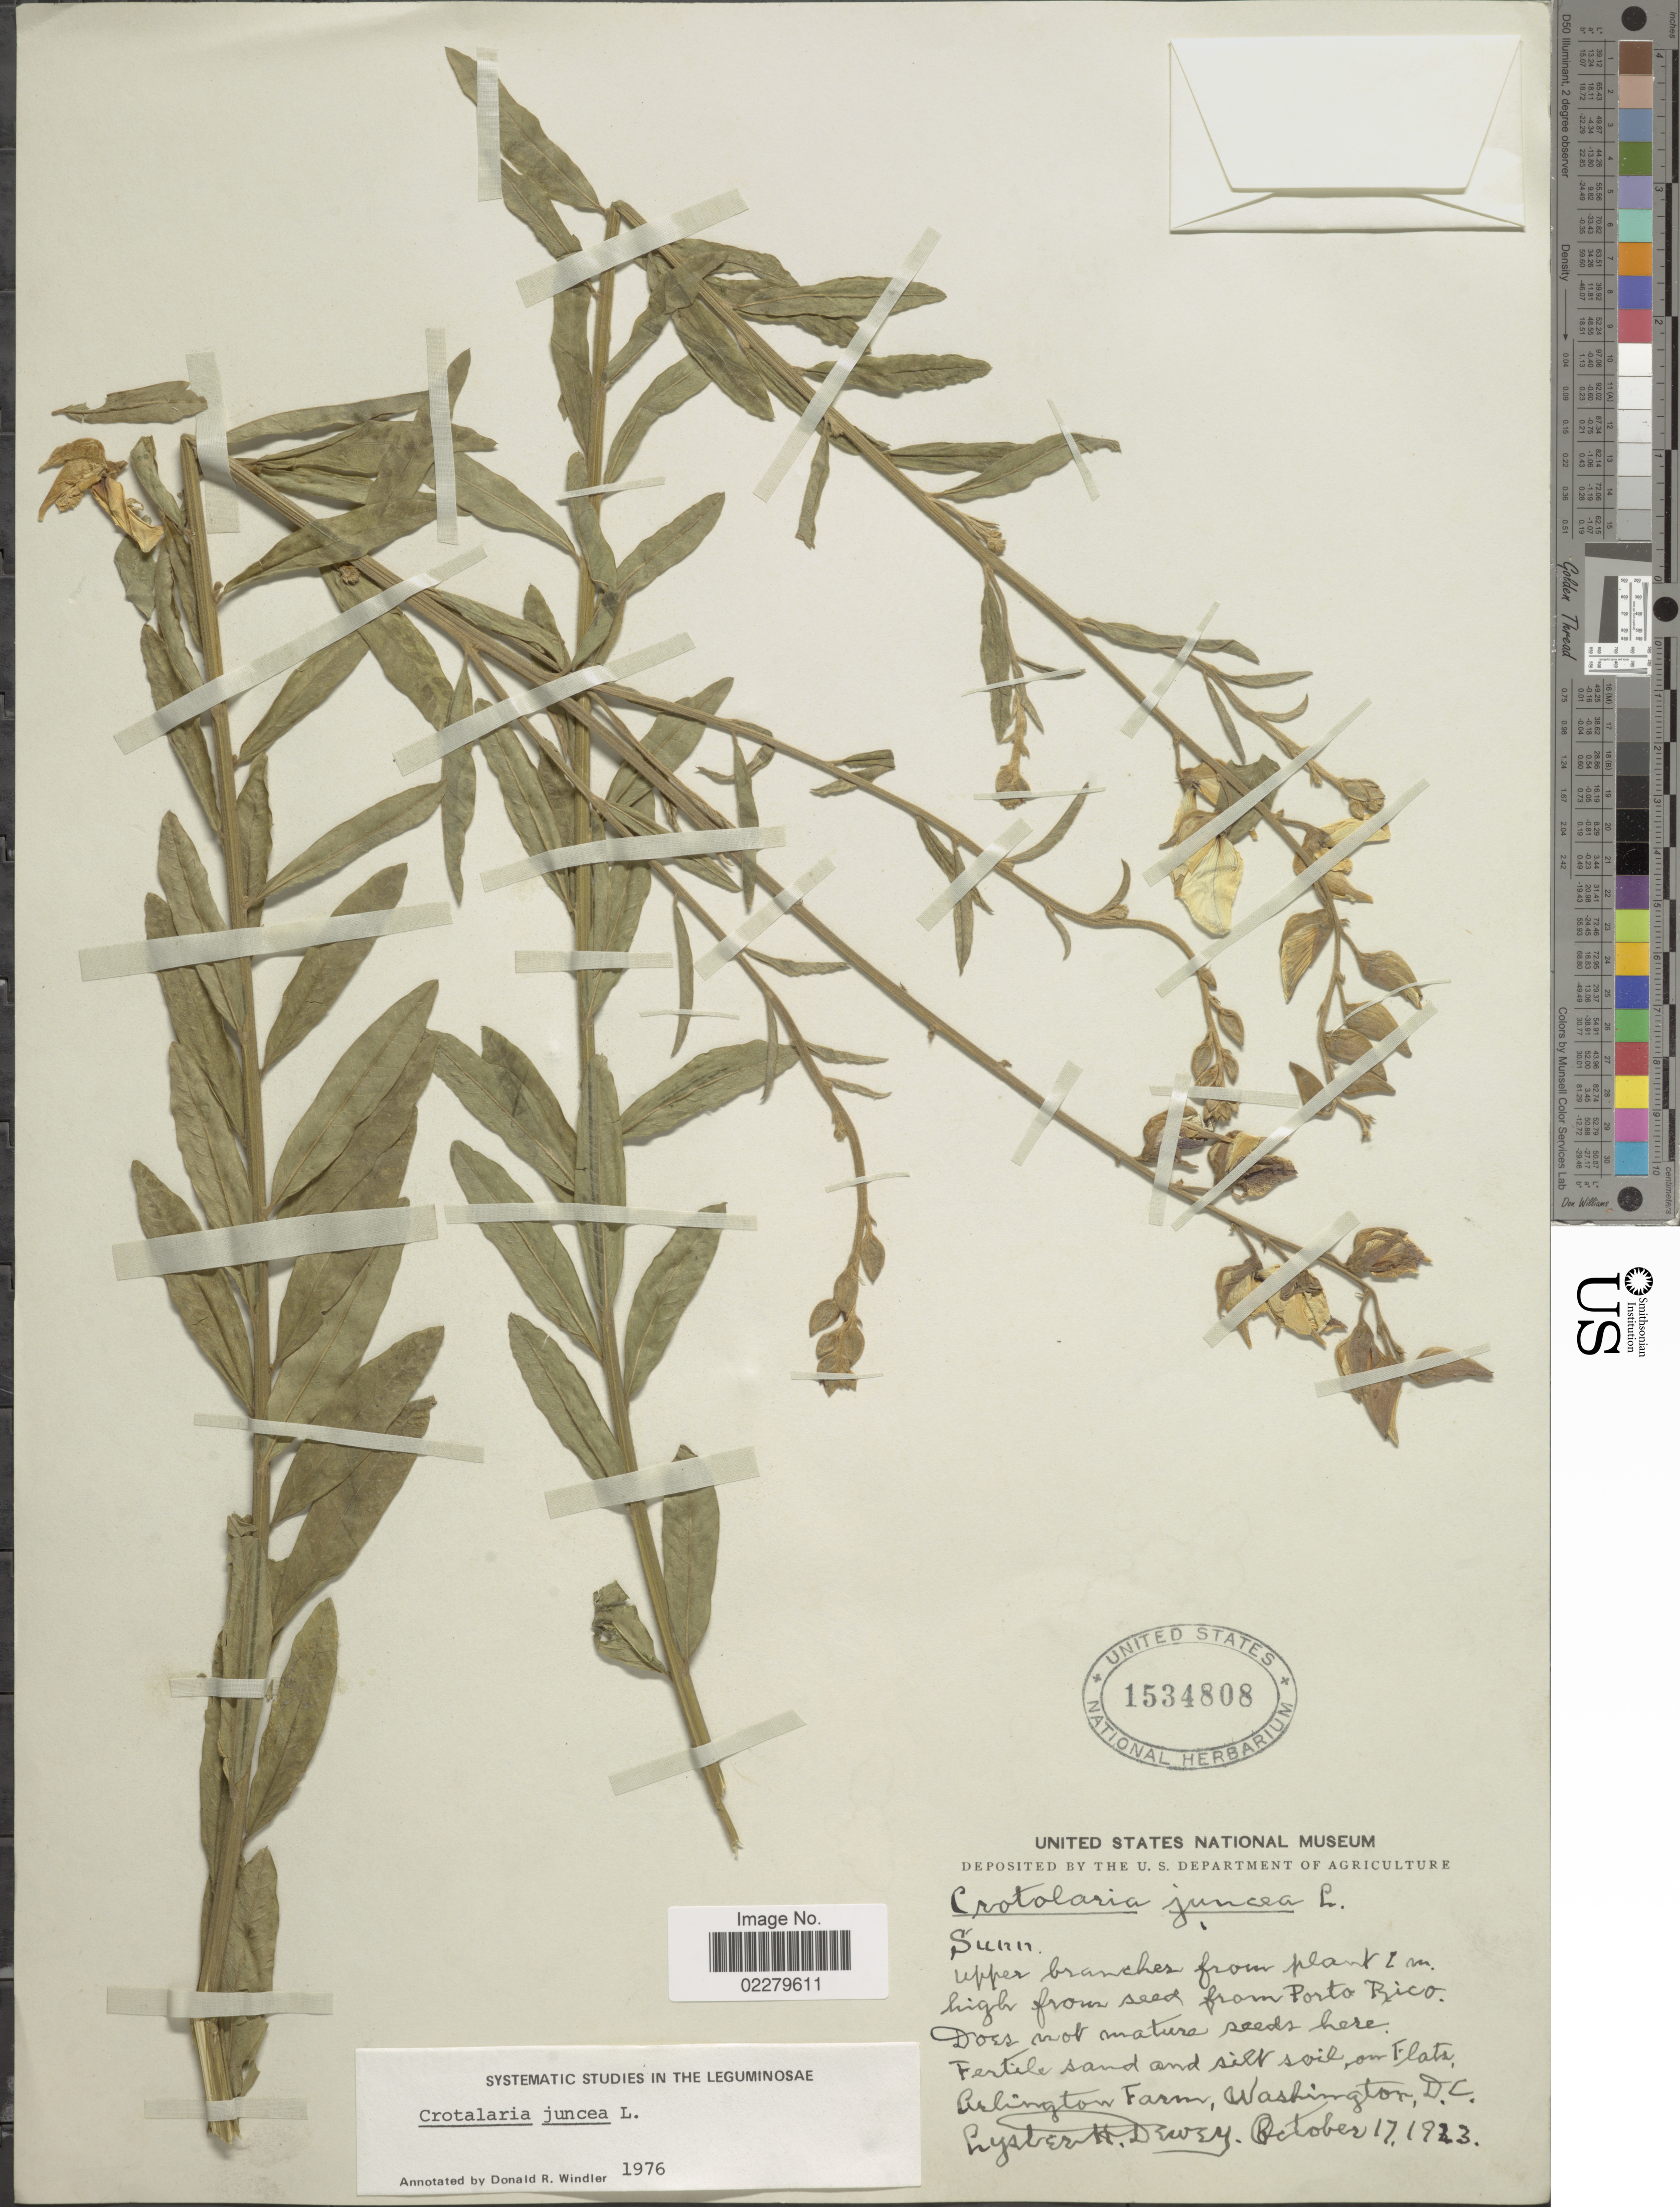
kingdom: Plantae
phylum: Tracheophyta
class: Magnoliopsida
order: Fabales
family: Fabaceae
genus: Crotalaria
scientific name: Crotalaria juncea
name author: L.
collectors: L. H. Dewey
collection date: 1923-10-17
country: United States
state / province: District of Columbia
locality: Arlington Farm, Washington D.C.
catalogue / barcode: US 1534808